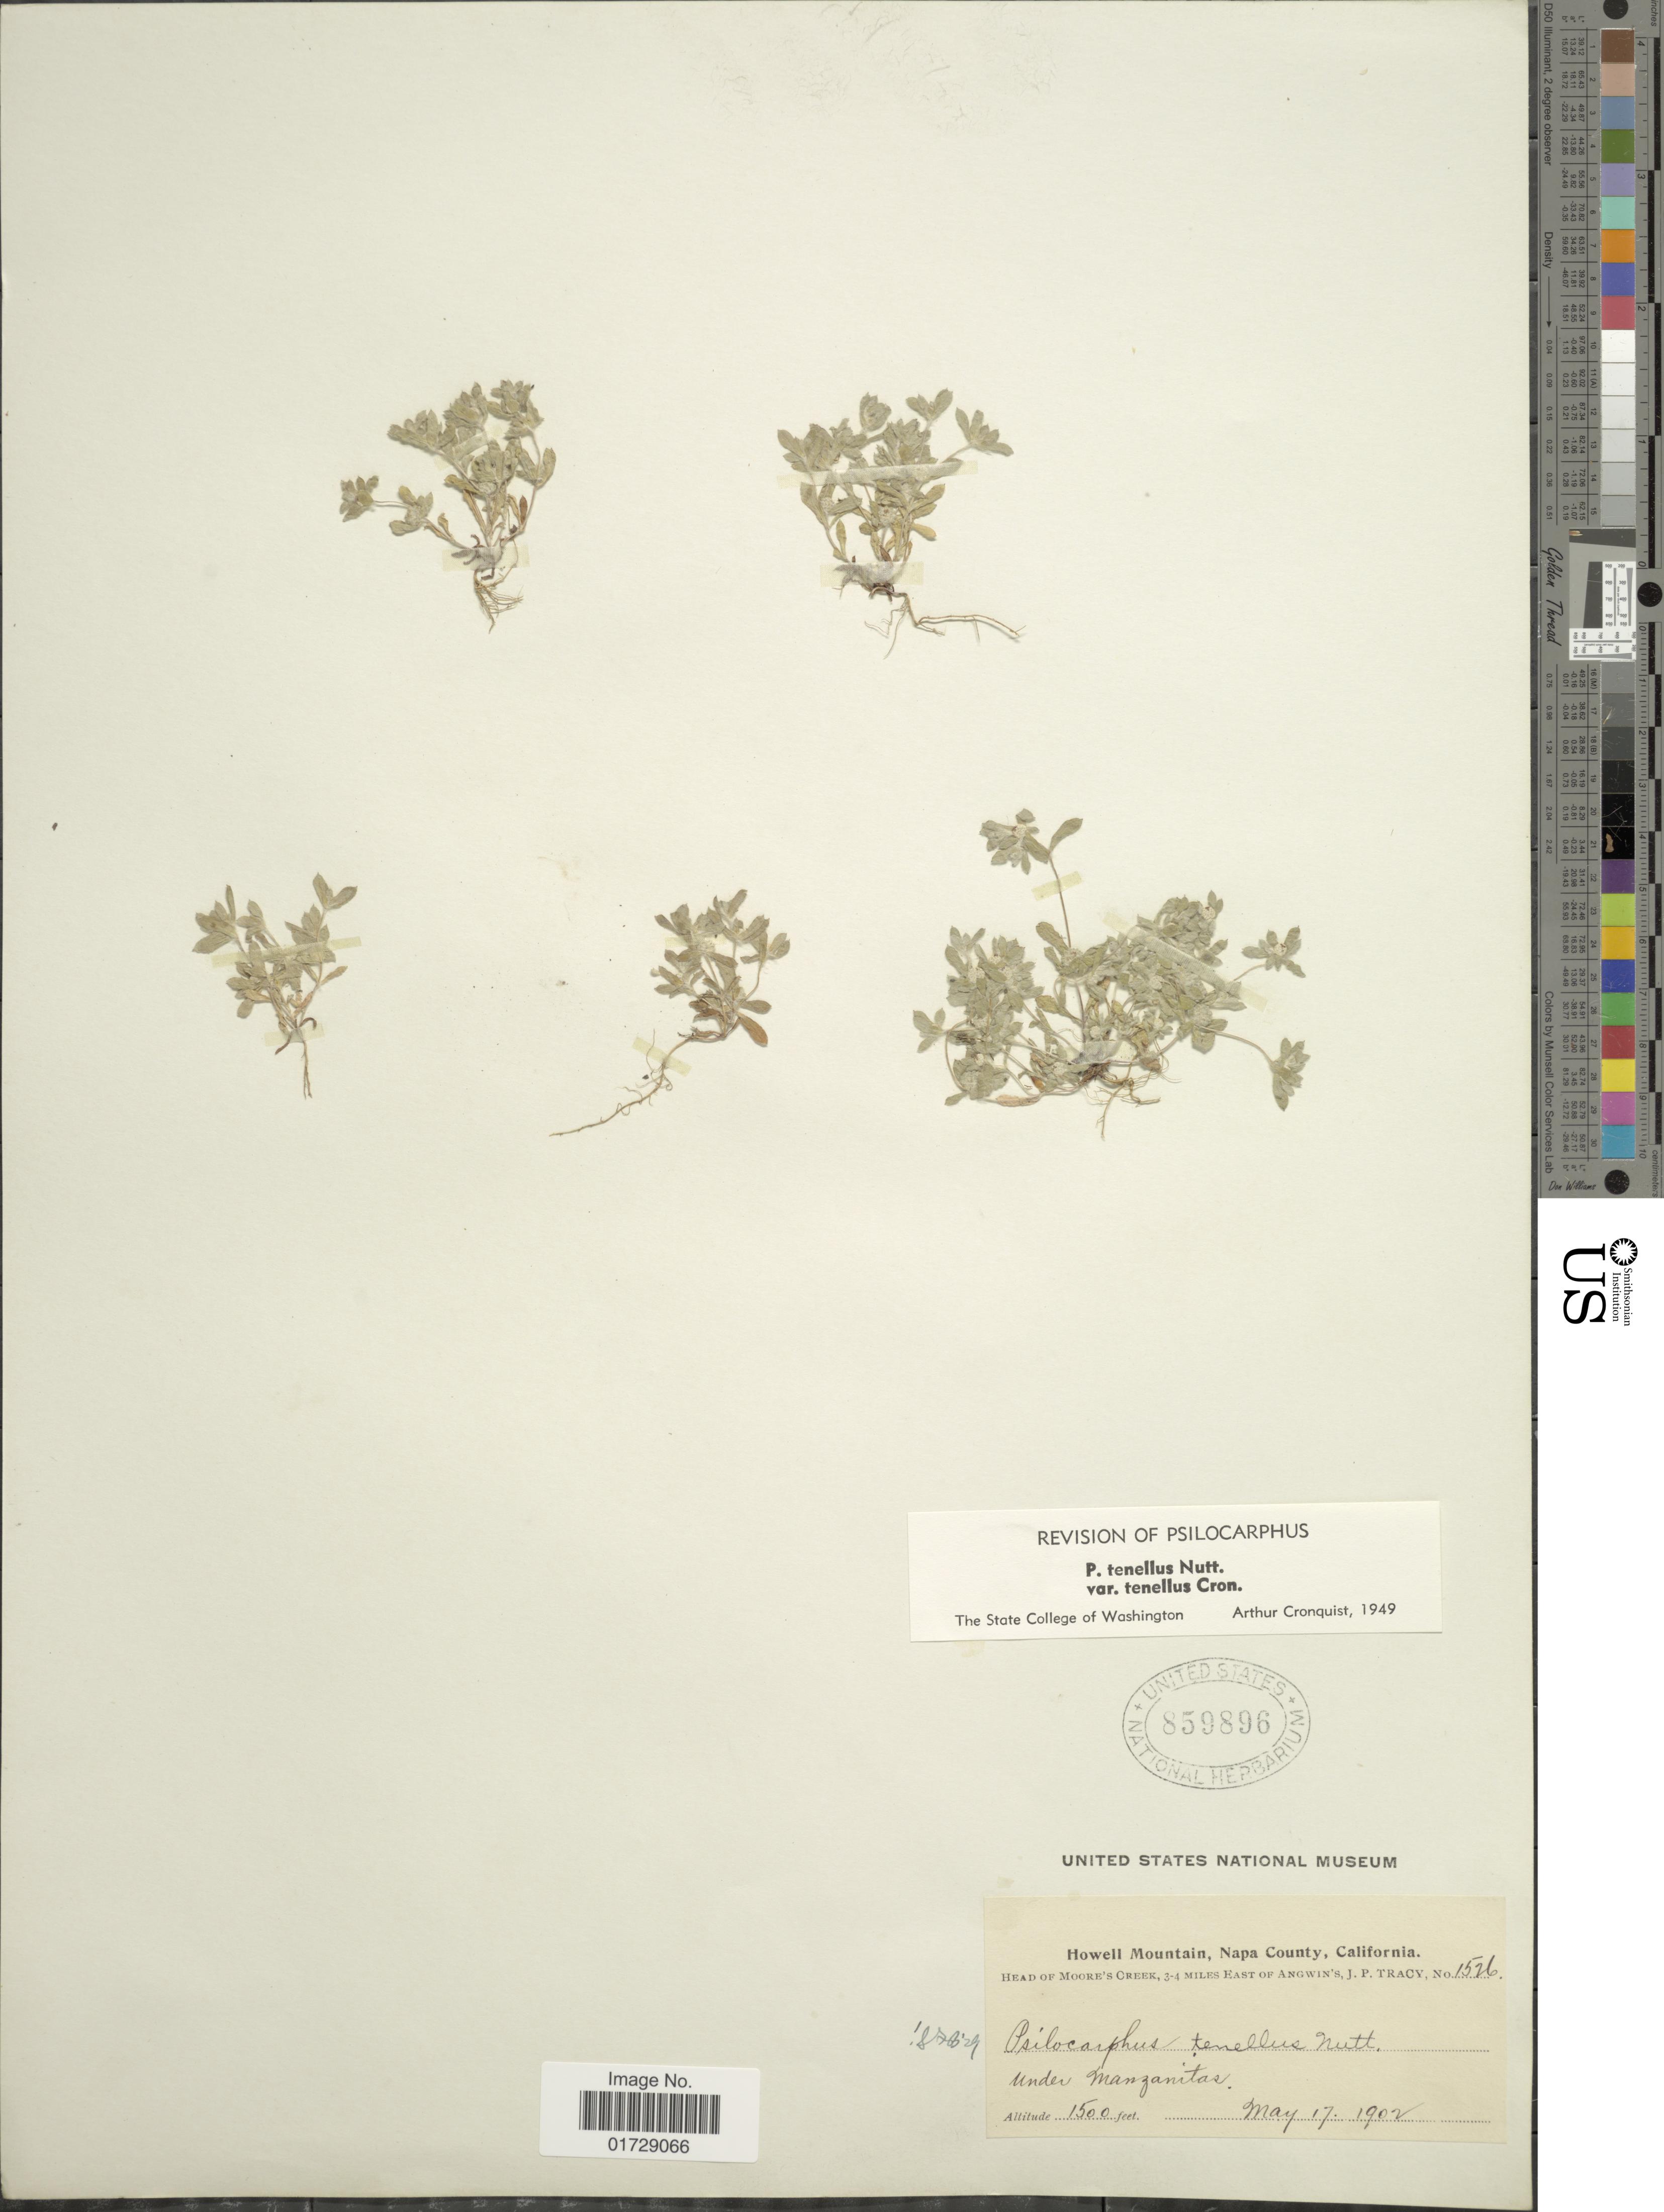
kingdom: Plantae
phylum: Tracheophyta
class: Magnoliopsida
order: Asterales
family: Asteraceae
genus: Psilocarphus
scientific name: Psilocarphus tenellus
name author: Nutt.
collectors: J. Tracy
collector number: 1526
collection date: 1902-05-17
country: United States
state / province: California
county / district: Napa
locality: Howell Mountain, Napa County, Head of Moore's Creek, 3-4 miles East of Angwin's, Under Manzanitas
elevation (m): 457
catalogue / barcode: US 859896